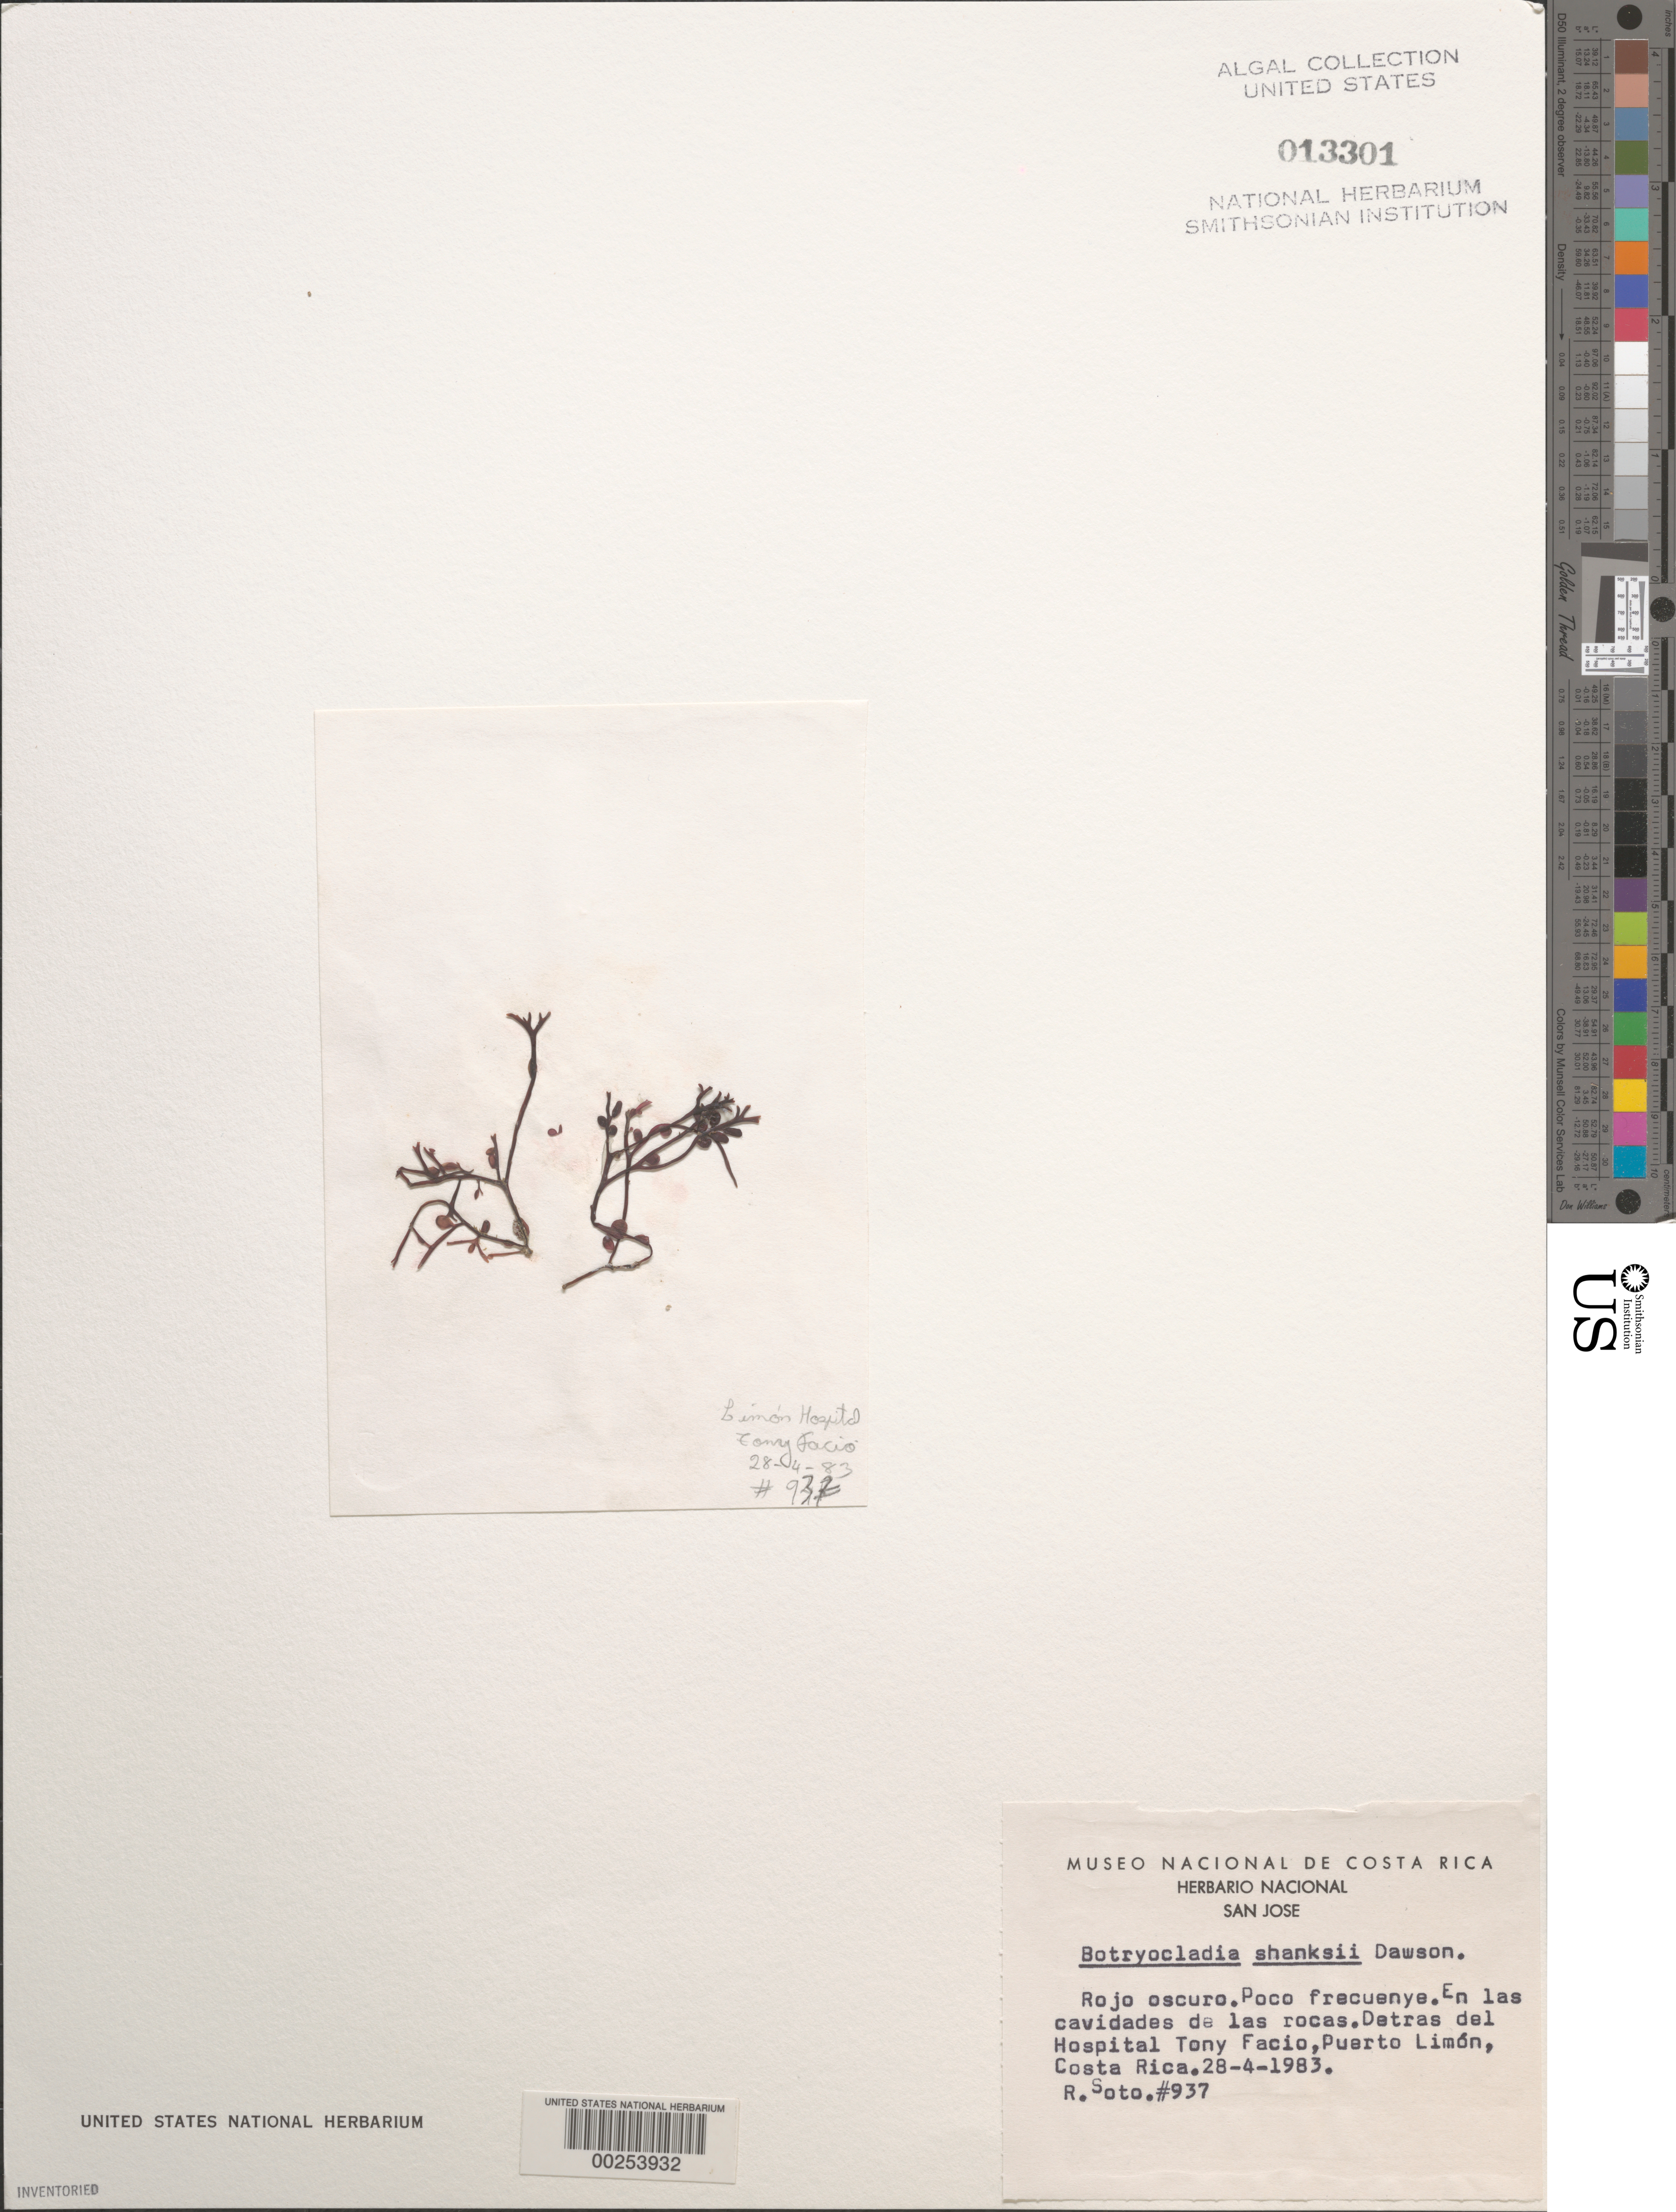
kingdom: Plantae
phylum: Rhodophyta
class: Florideophyceae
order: Rhodymeniales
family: Rhodymeniaceae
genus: Botryocladia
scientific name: Botryocladia shanksii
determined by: Soto, R.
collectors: R. Soto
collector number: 937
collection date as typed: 28 Apr 1983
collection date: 1983-04-28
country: Costa Rica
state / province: Limón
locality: Puerto limon, hospital tony facio shore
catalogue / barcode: US 13301